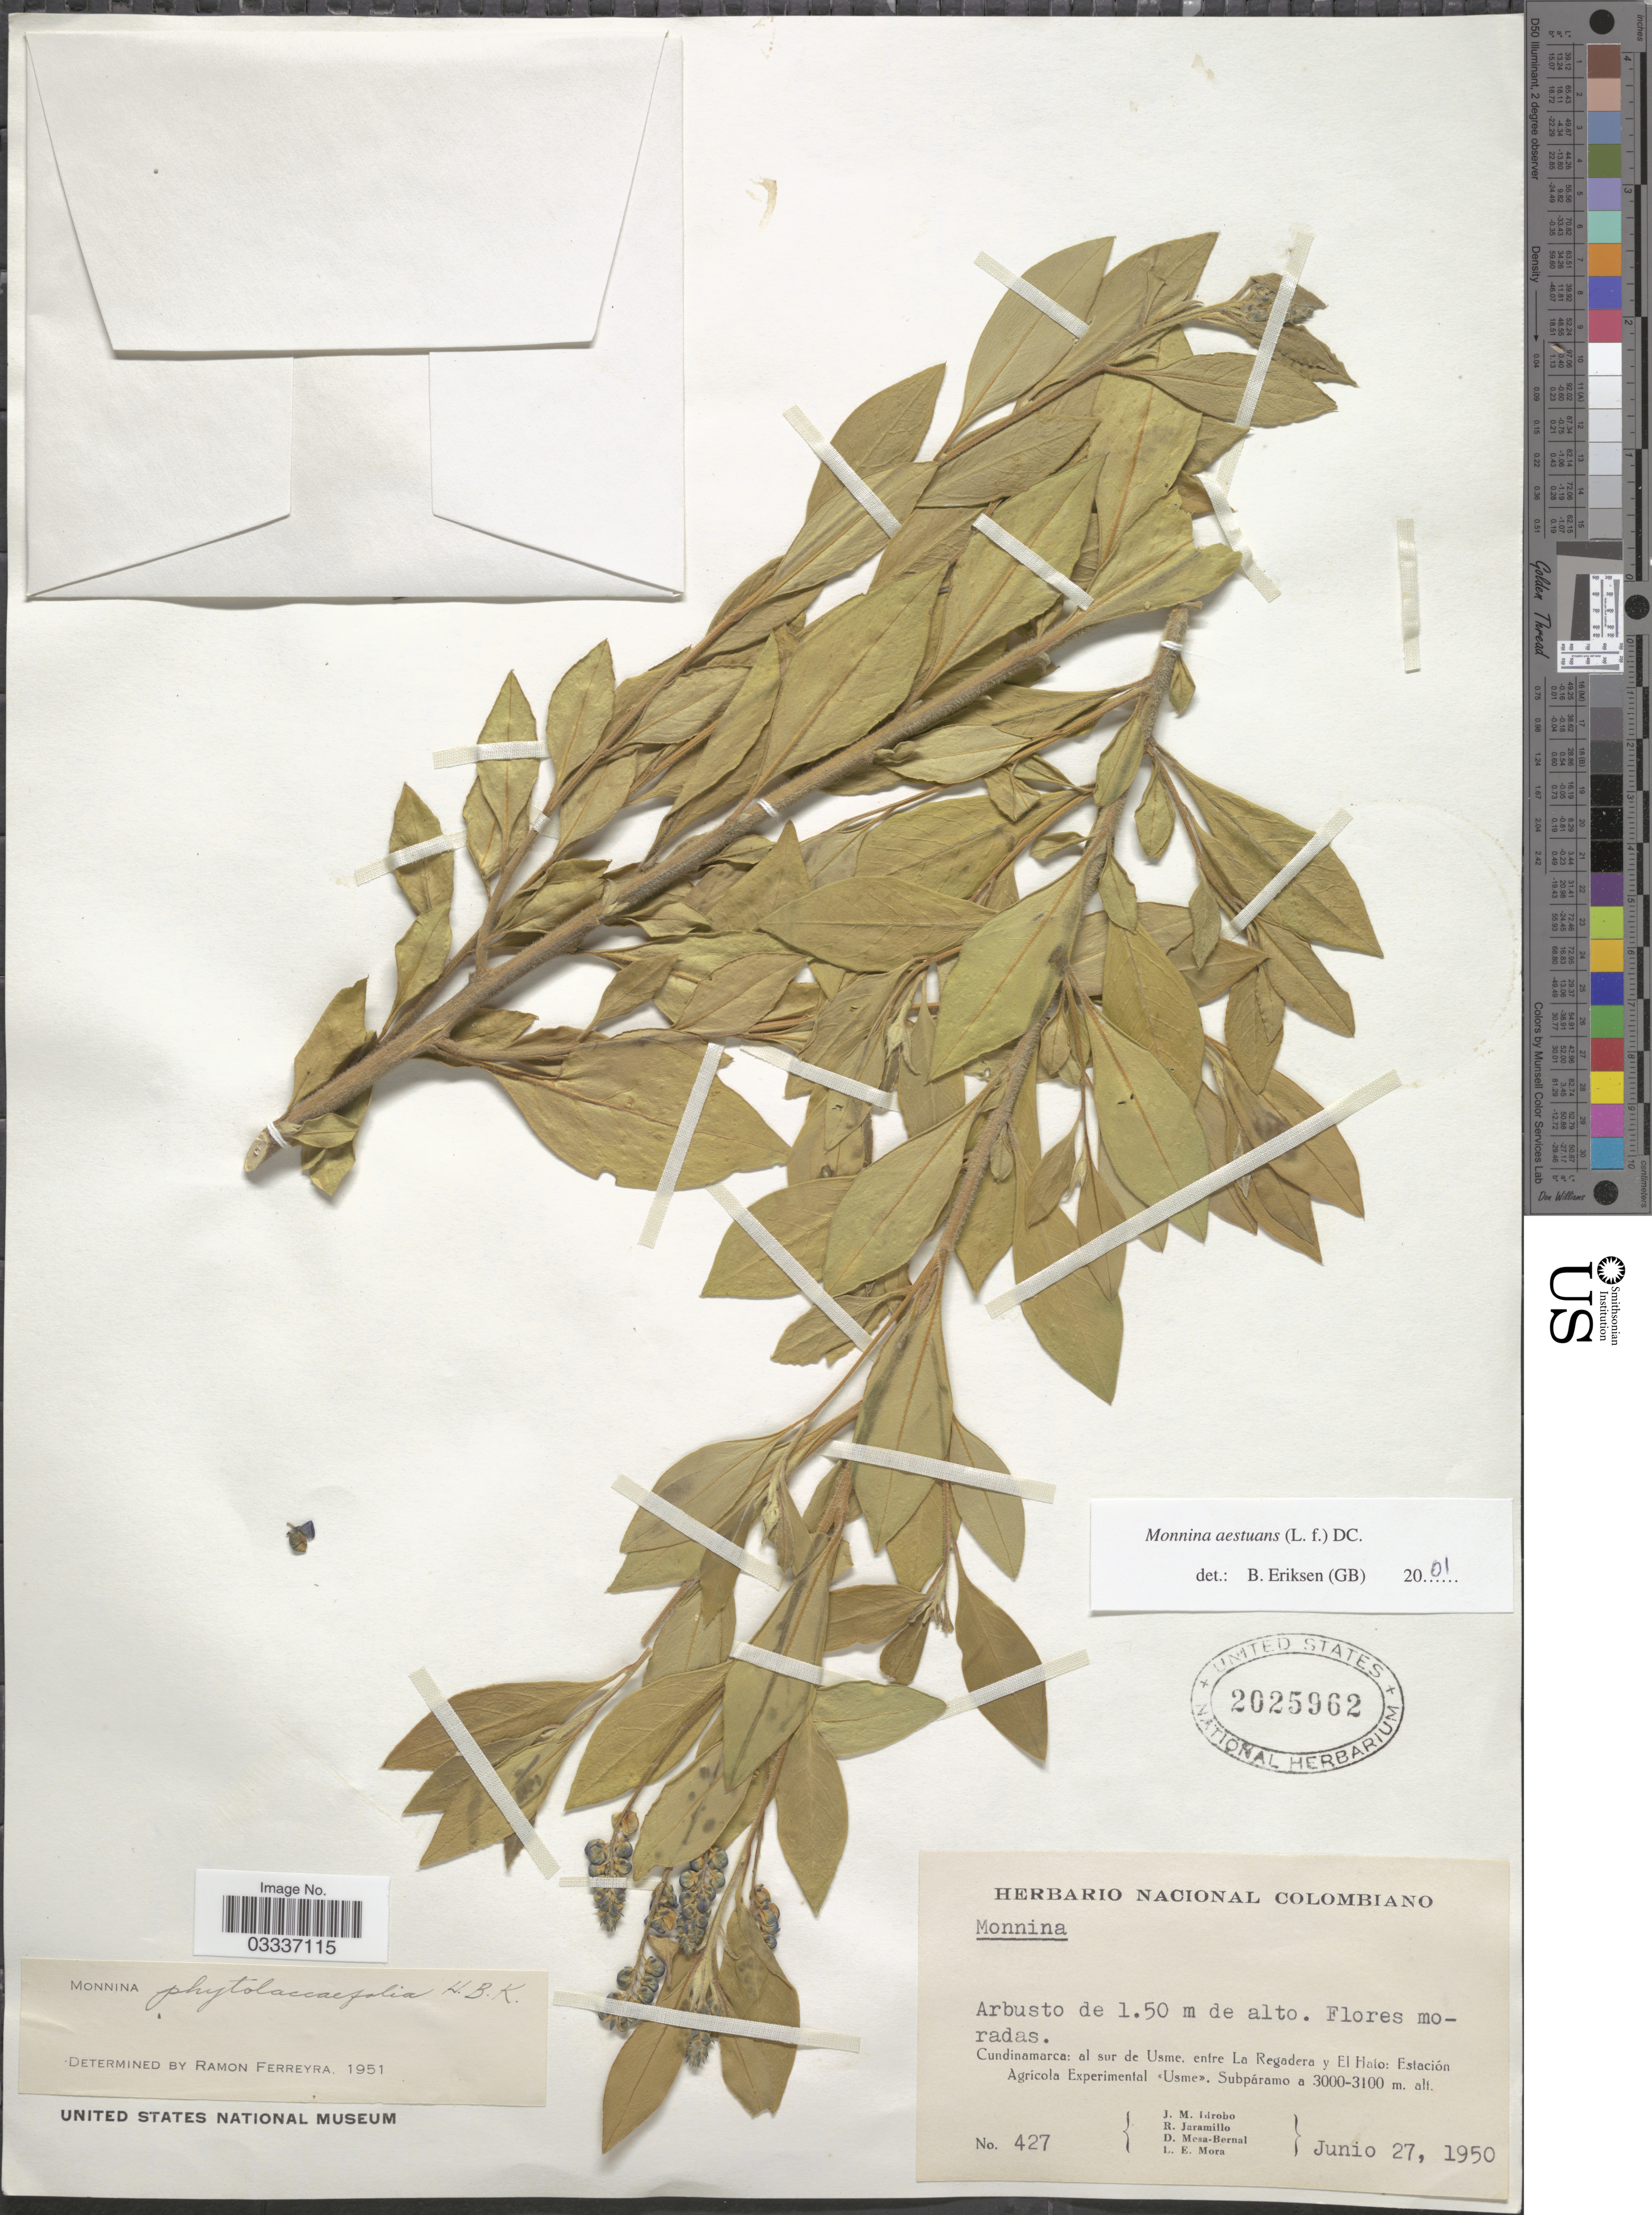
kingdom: Plantae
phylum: Tracheophyta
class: Magnoliopsida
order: Fabales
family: Polygalaceae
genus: Monnina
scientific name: Monnina aestuans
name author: (L. f.) DC.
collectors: J. M. Idrobo, R. Jaramillo, D. Mesa-Bernal & L. Mora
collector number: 427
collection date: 1950-06-27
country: Colombia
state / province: Cundinamarca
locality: Al sur de Usme, entre La Regadera y El Hato: Estación Agricola Experimental «Usme», Subpáramo.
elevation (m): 3000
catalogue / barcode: US 2025962